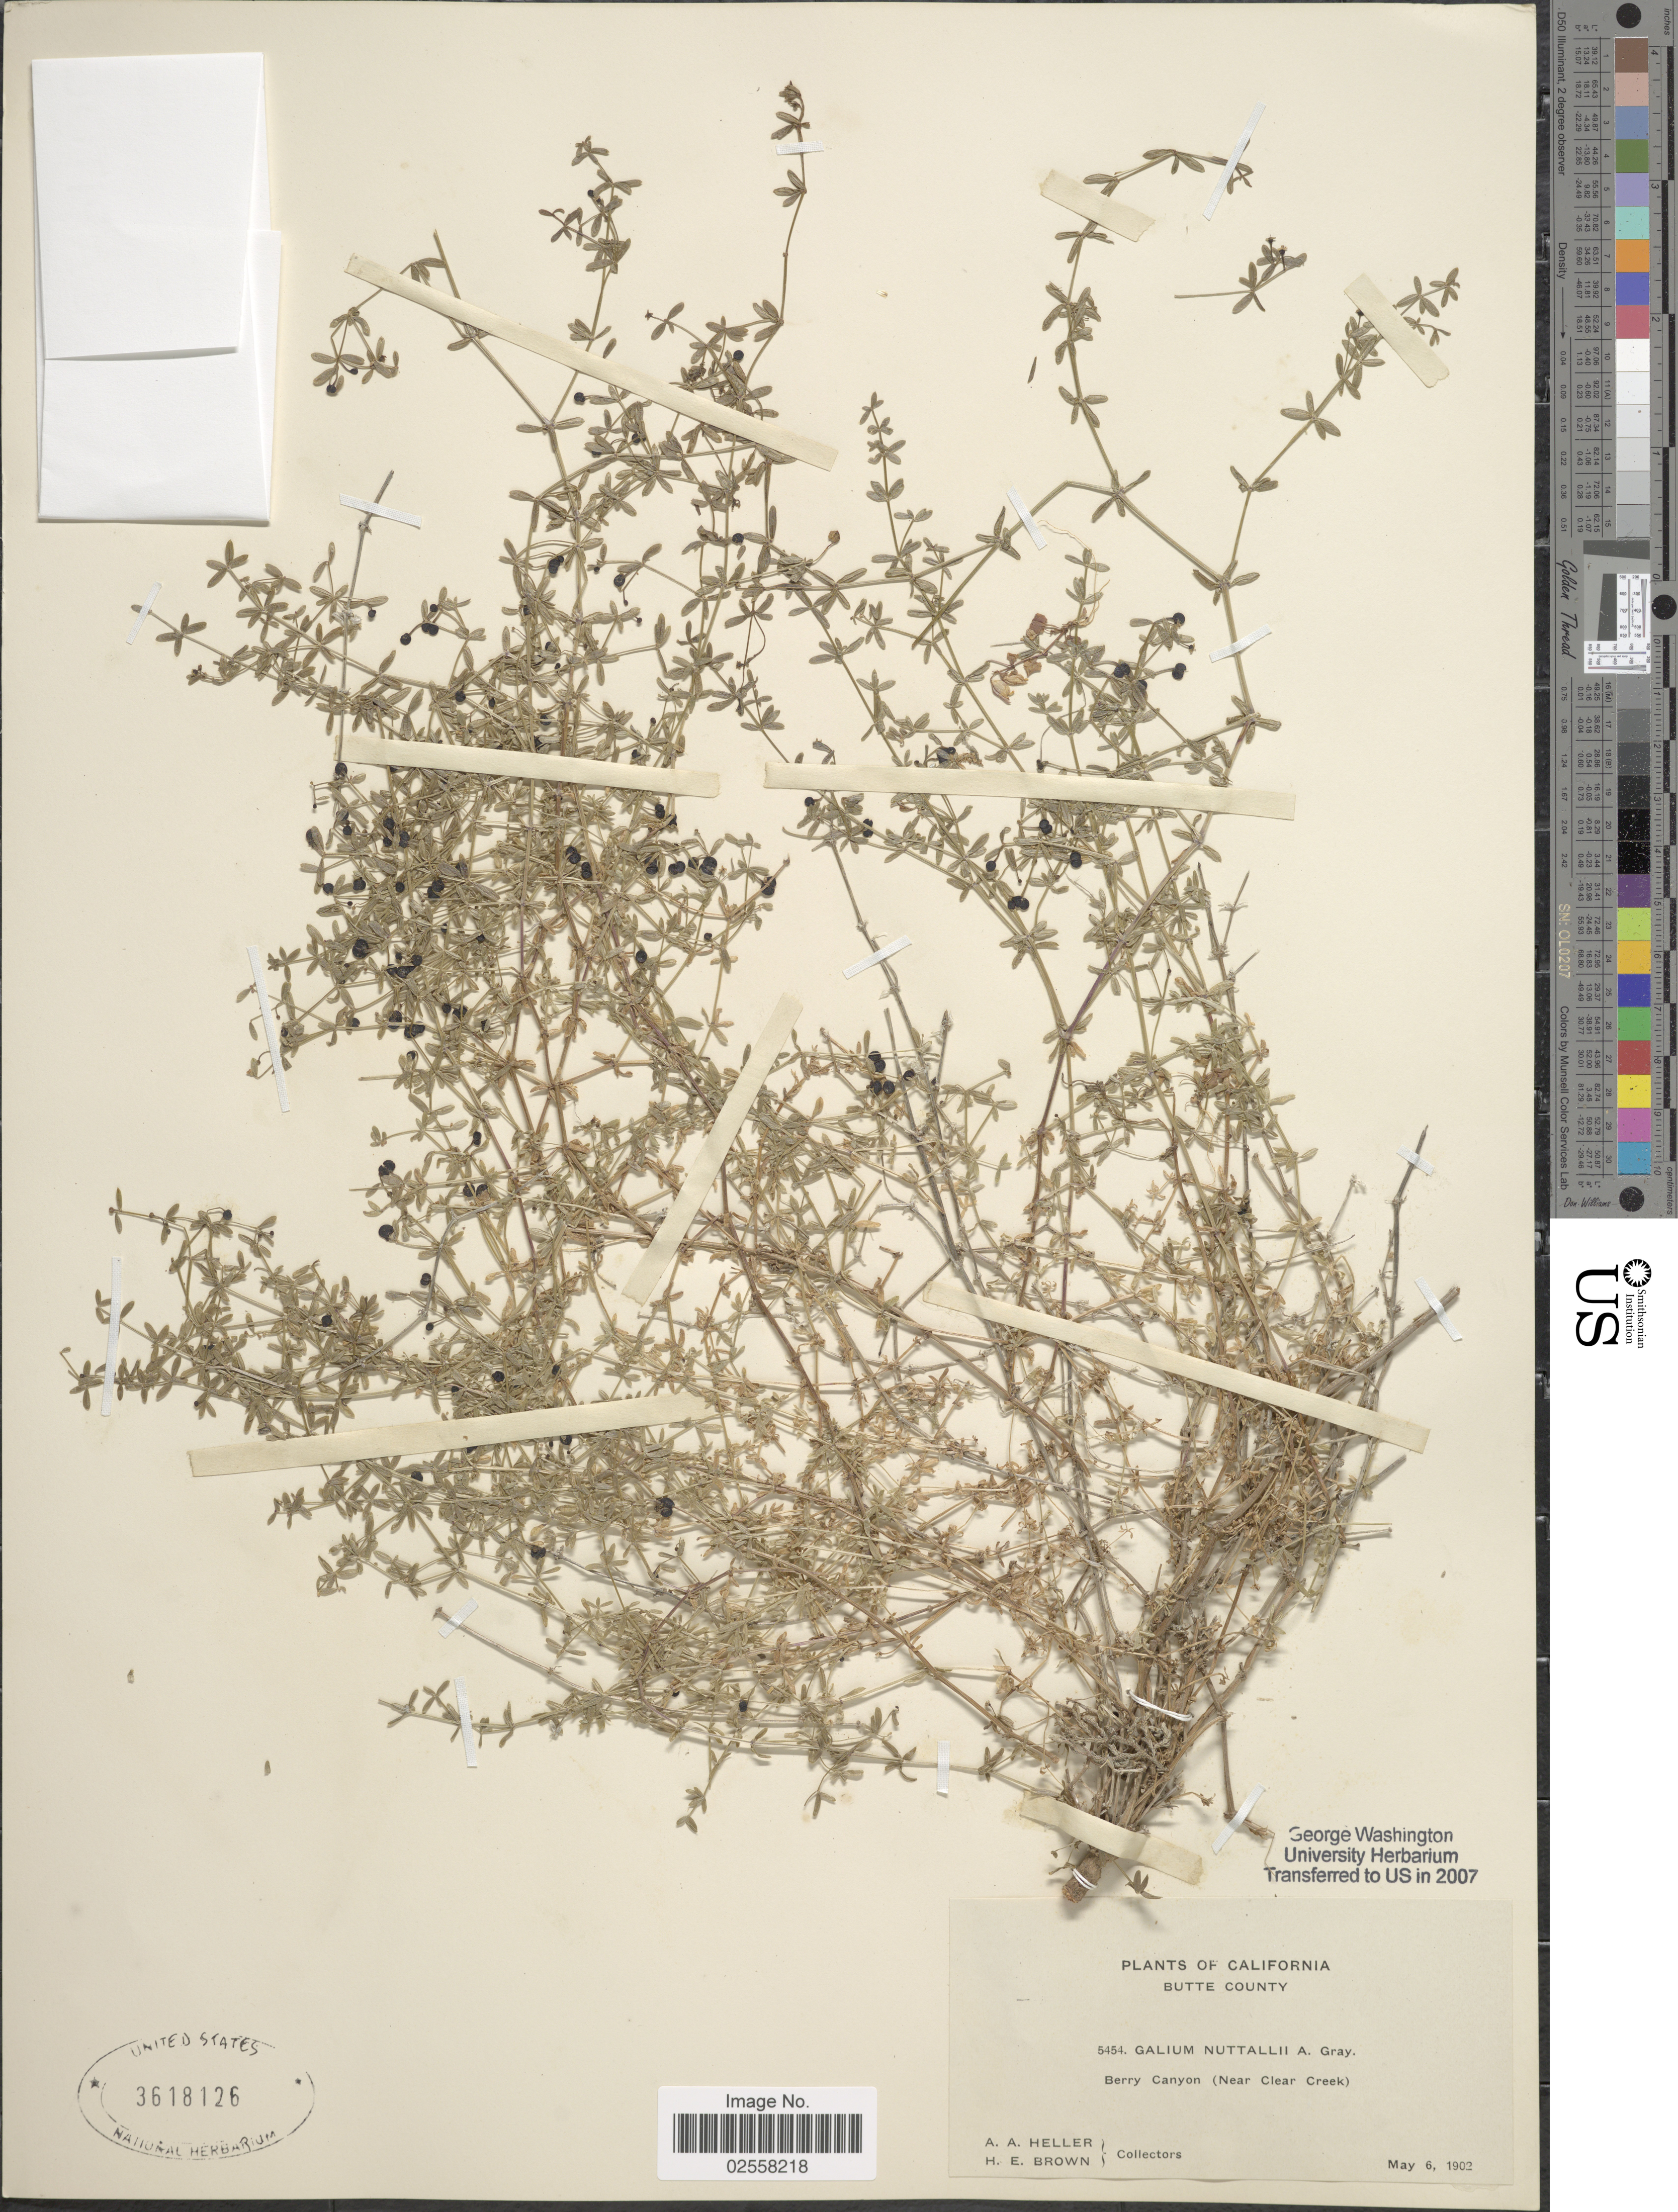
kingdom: Plantae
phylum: Tracheophyta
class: Magnoliopsida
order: Gentianales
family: Rubiaceae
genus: Galium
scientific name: Galium nuttallii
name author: A. Gray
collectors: A. A. Heller & H. E. Brown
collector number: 5454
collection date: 1902-05-06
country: United States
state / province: California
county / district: Butte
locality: Butte County, Berry Canyon (Near Clear Creek)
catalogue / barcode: US 3618126